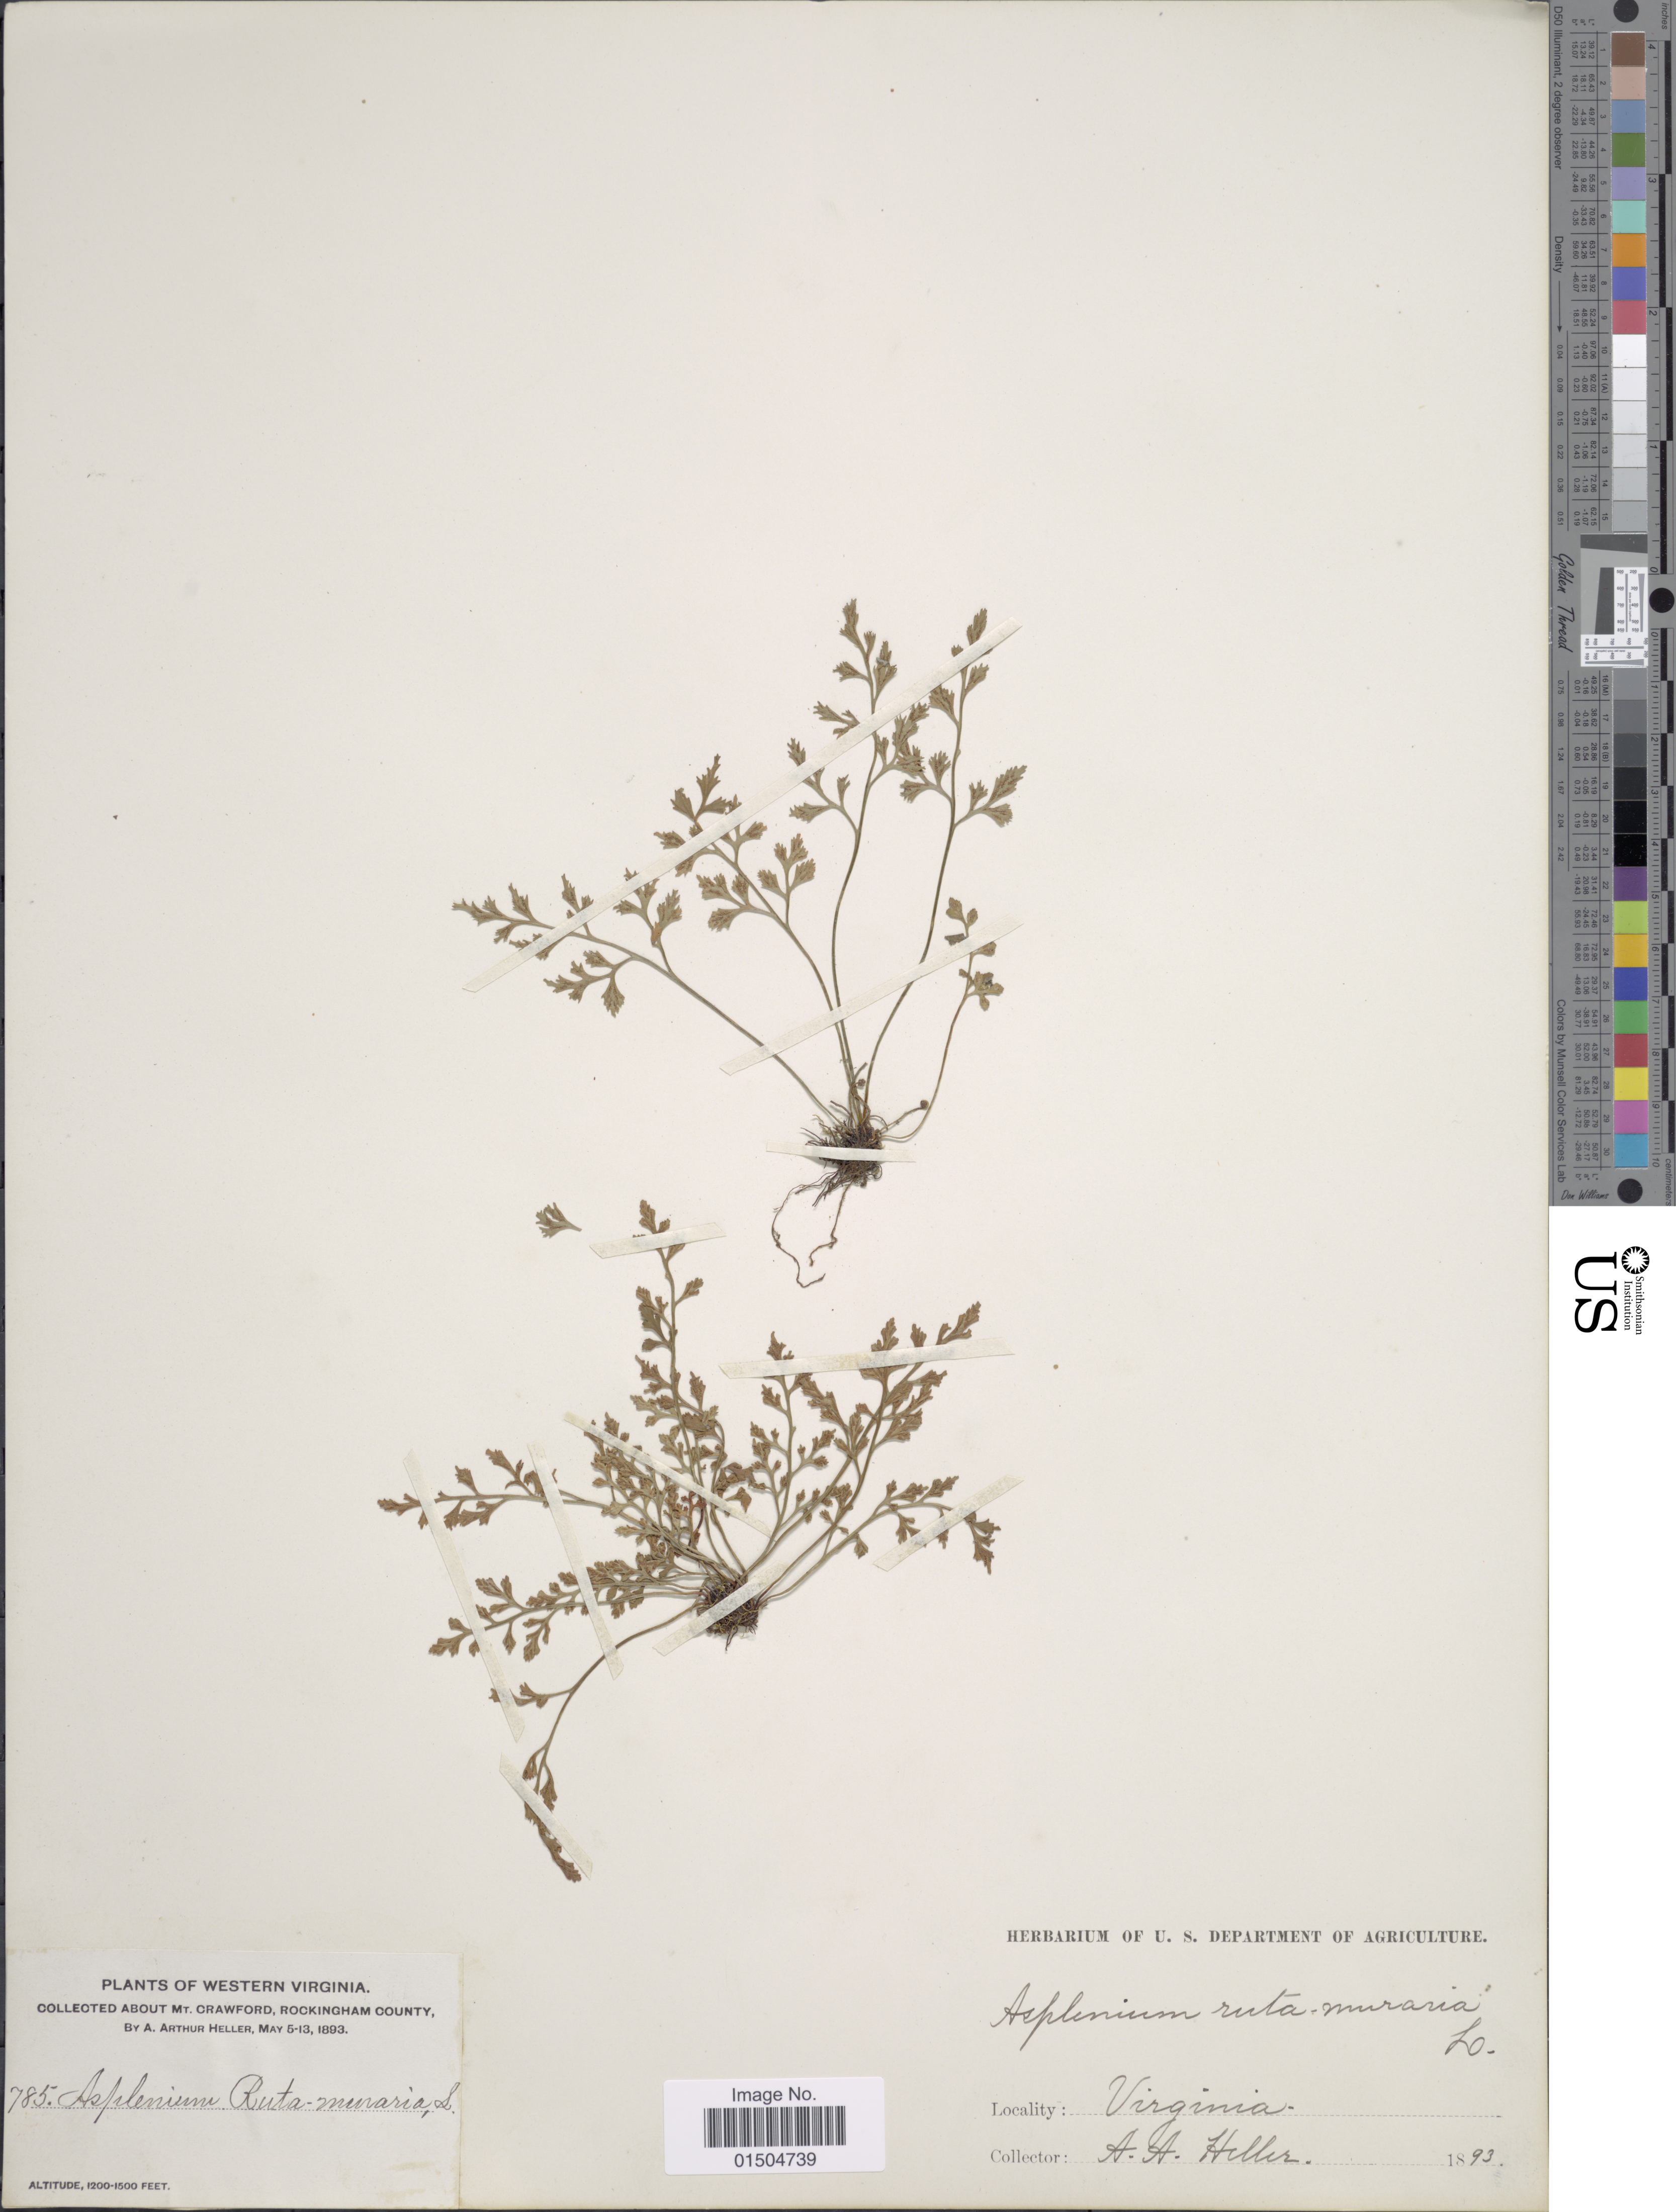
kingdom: Plantae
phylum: Tracheophyta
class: Polypodiopsida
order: Polypodiales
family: Aspleniaceae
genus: Asplenium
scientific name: Asplenium ruta-muraria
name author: L.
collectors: A. A. Heller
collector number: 785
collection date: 1893-05-05/1893-05-13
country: United States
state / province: Virginia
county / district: Rockingham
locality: Western Virginia. About Mt. Crawford, Rockingham County.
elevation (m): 366